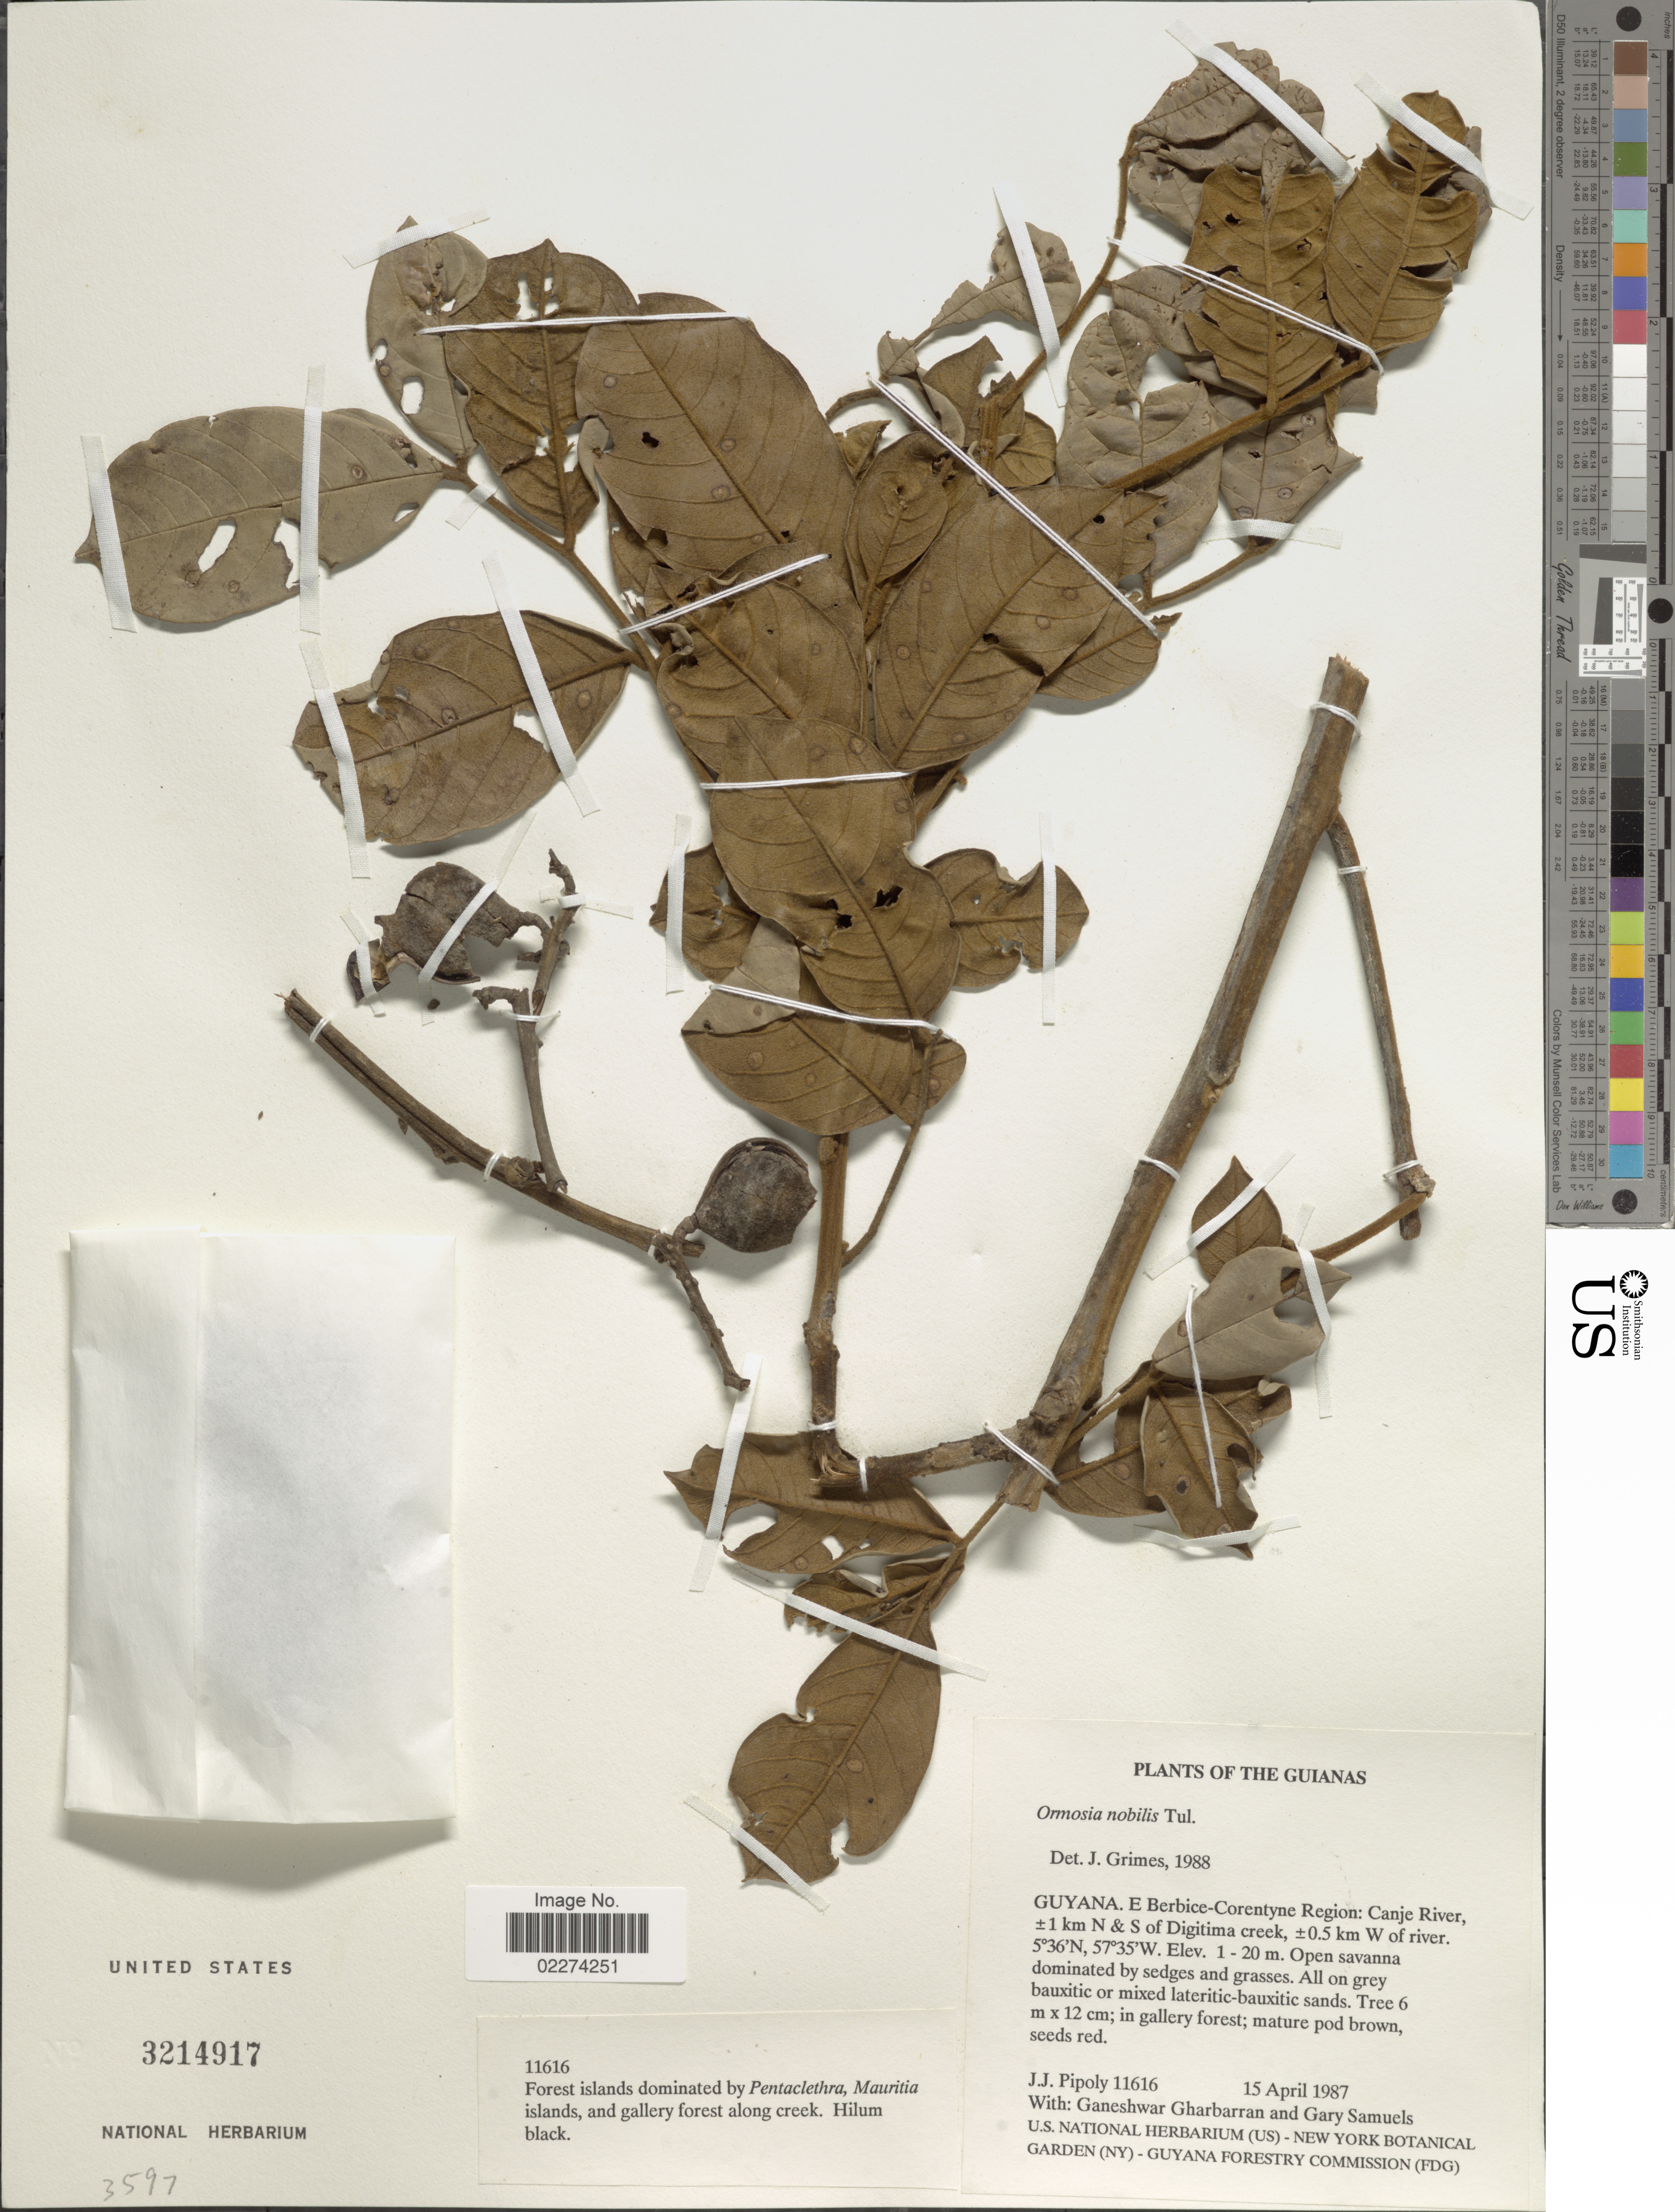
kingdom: Plantae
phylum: Tracheophyta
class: Magnoliopsida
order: Fabales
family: Fabaceae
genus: Ormosia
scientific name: Ormosia nobilis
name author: Tul.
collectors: J. J. Pipoly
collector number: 11616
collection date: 1987-04-15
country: Guyana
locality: The Guianas, Guyana, E Berbice-Corentyne Region: Canje River, 1 km N & of Digitima Creek, 0.5 km W of River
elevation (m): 1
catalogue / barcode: US 3214917